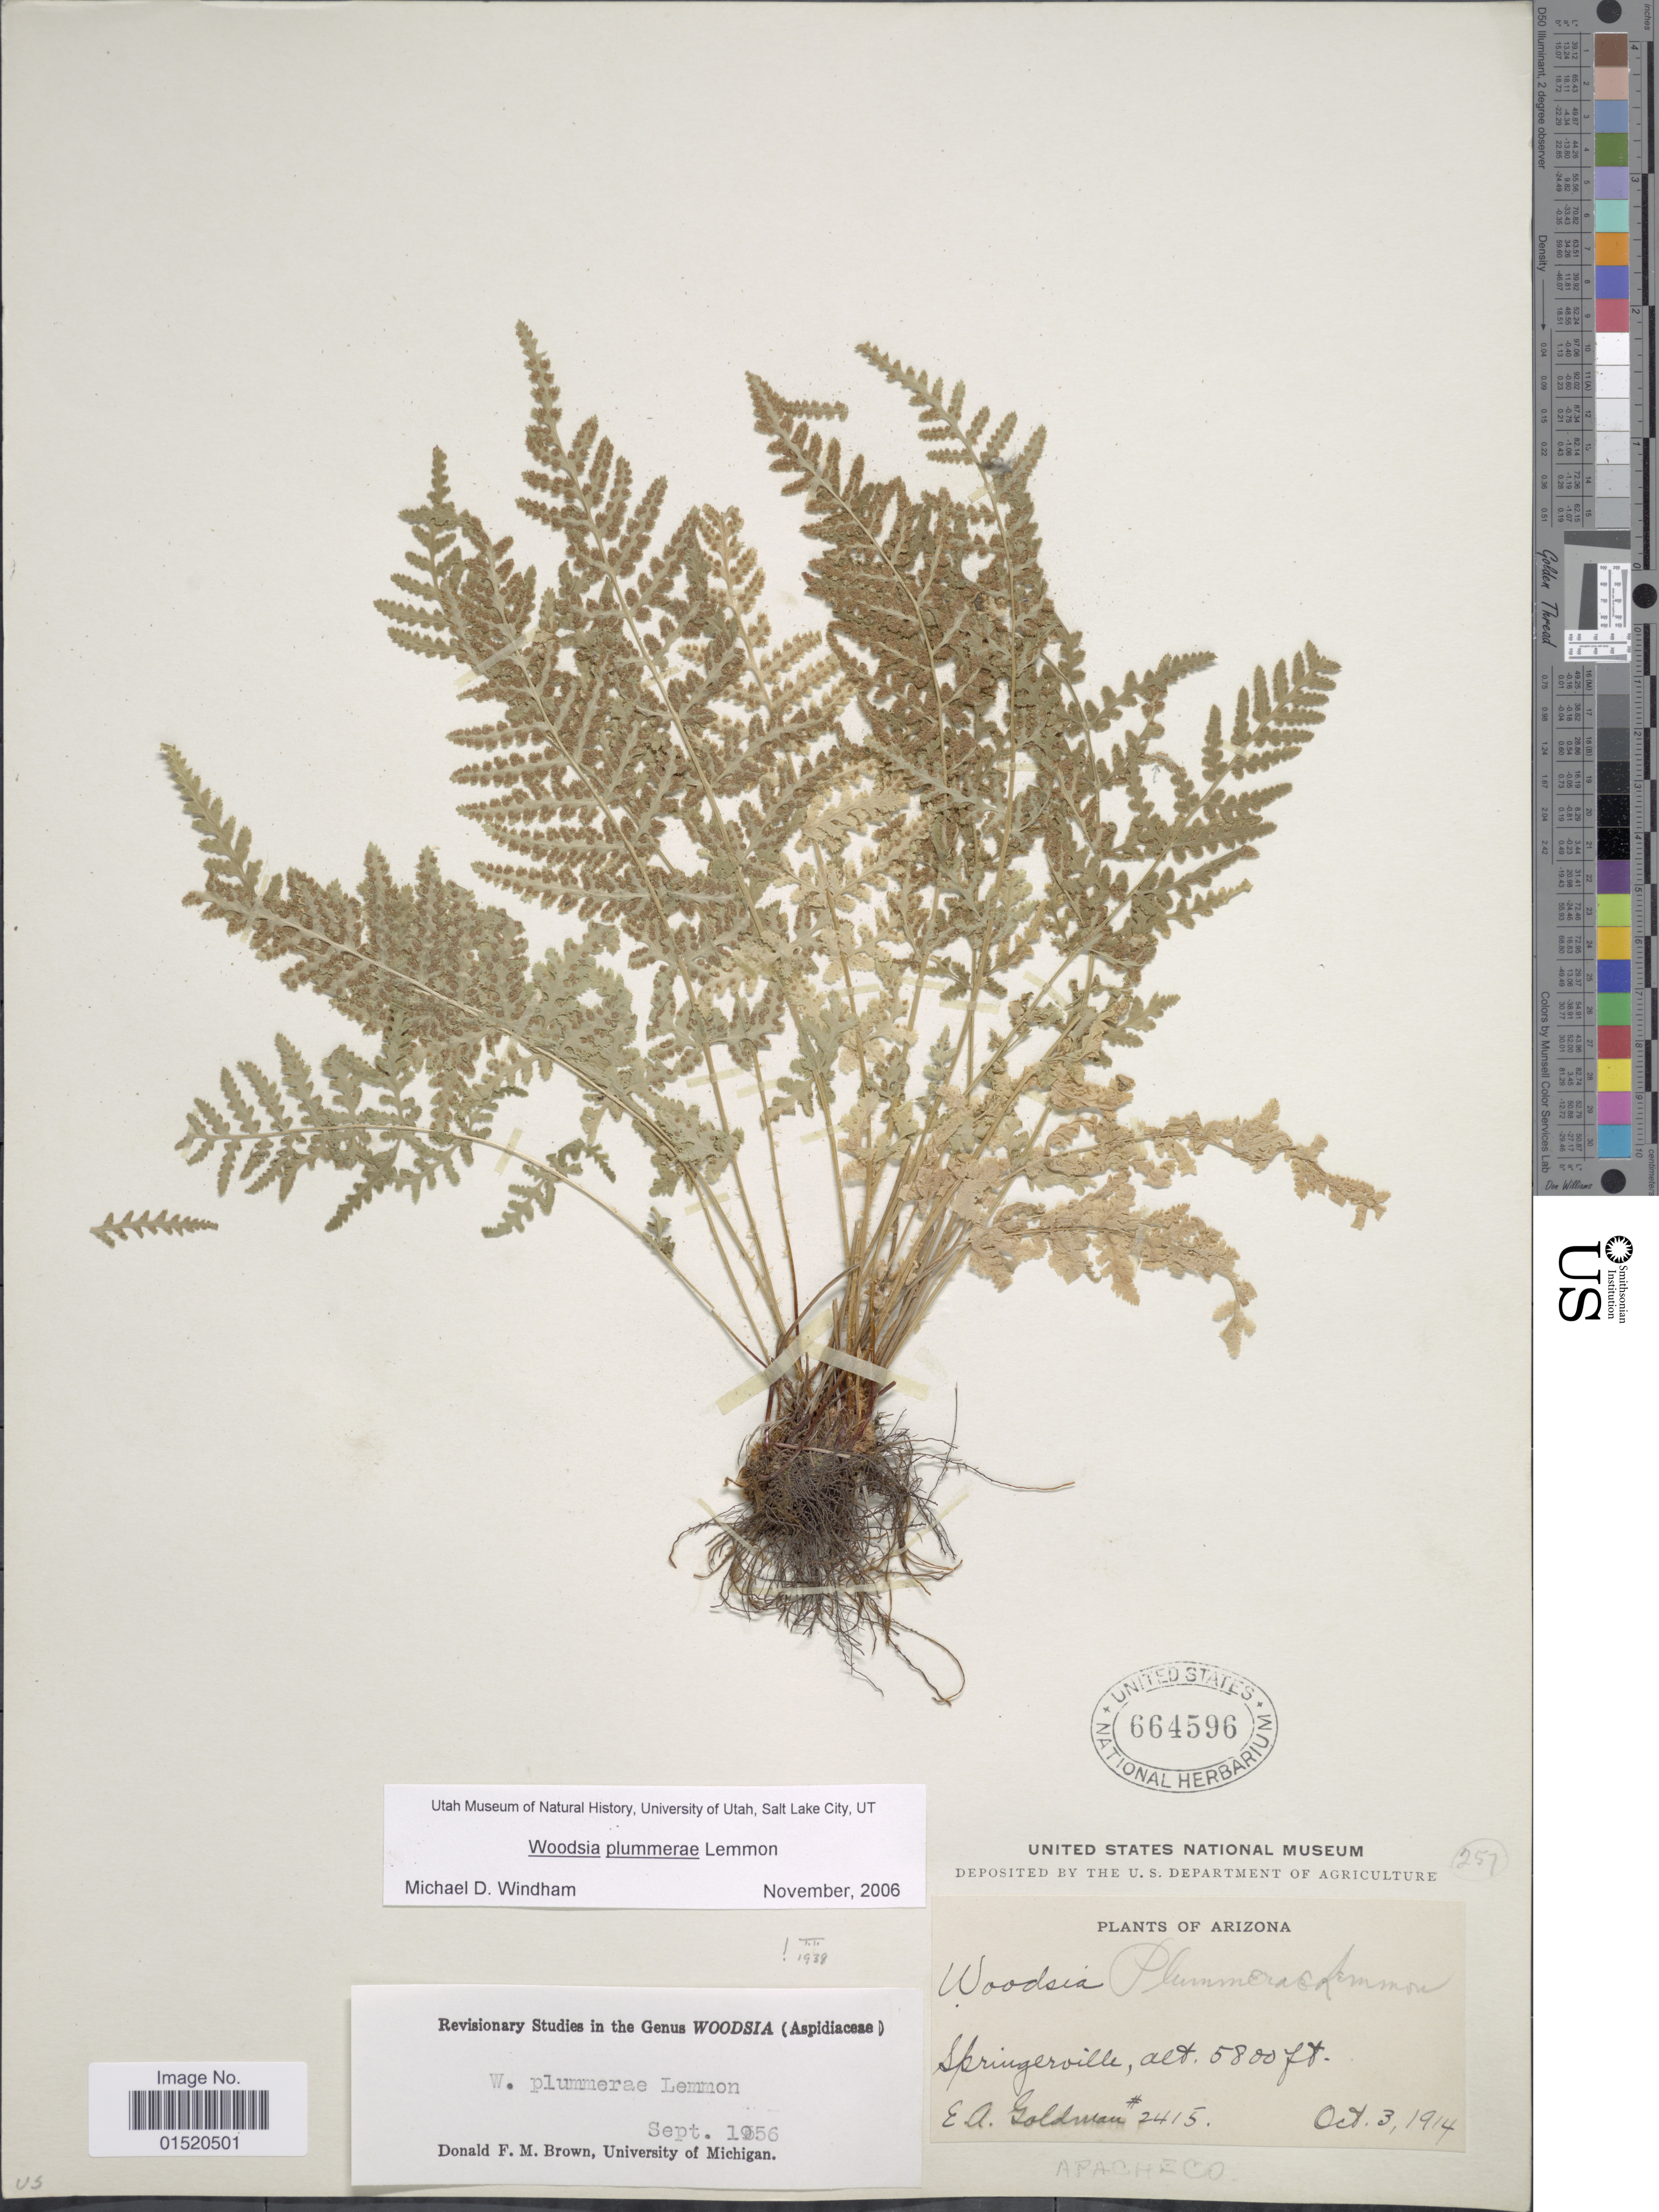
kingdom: Plantae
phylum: Tracheophyta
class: Polypodiopsida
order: Polypodiales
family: Woodsiaceae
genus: Woodsia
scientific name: Woodsia plummerae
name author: Lemmon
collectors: E. A. Goldman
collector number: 2415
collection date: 1914-10-03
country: United States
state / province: Arizona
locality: Springerville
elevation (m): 1768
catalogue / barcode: US 664596